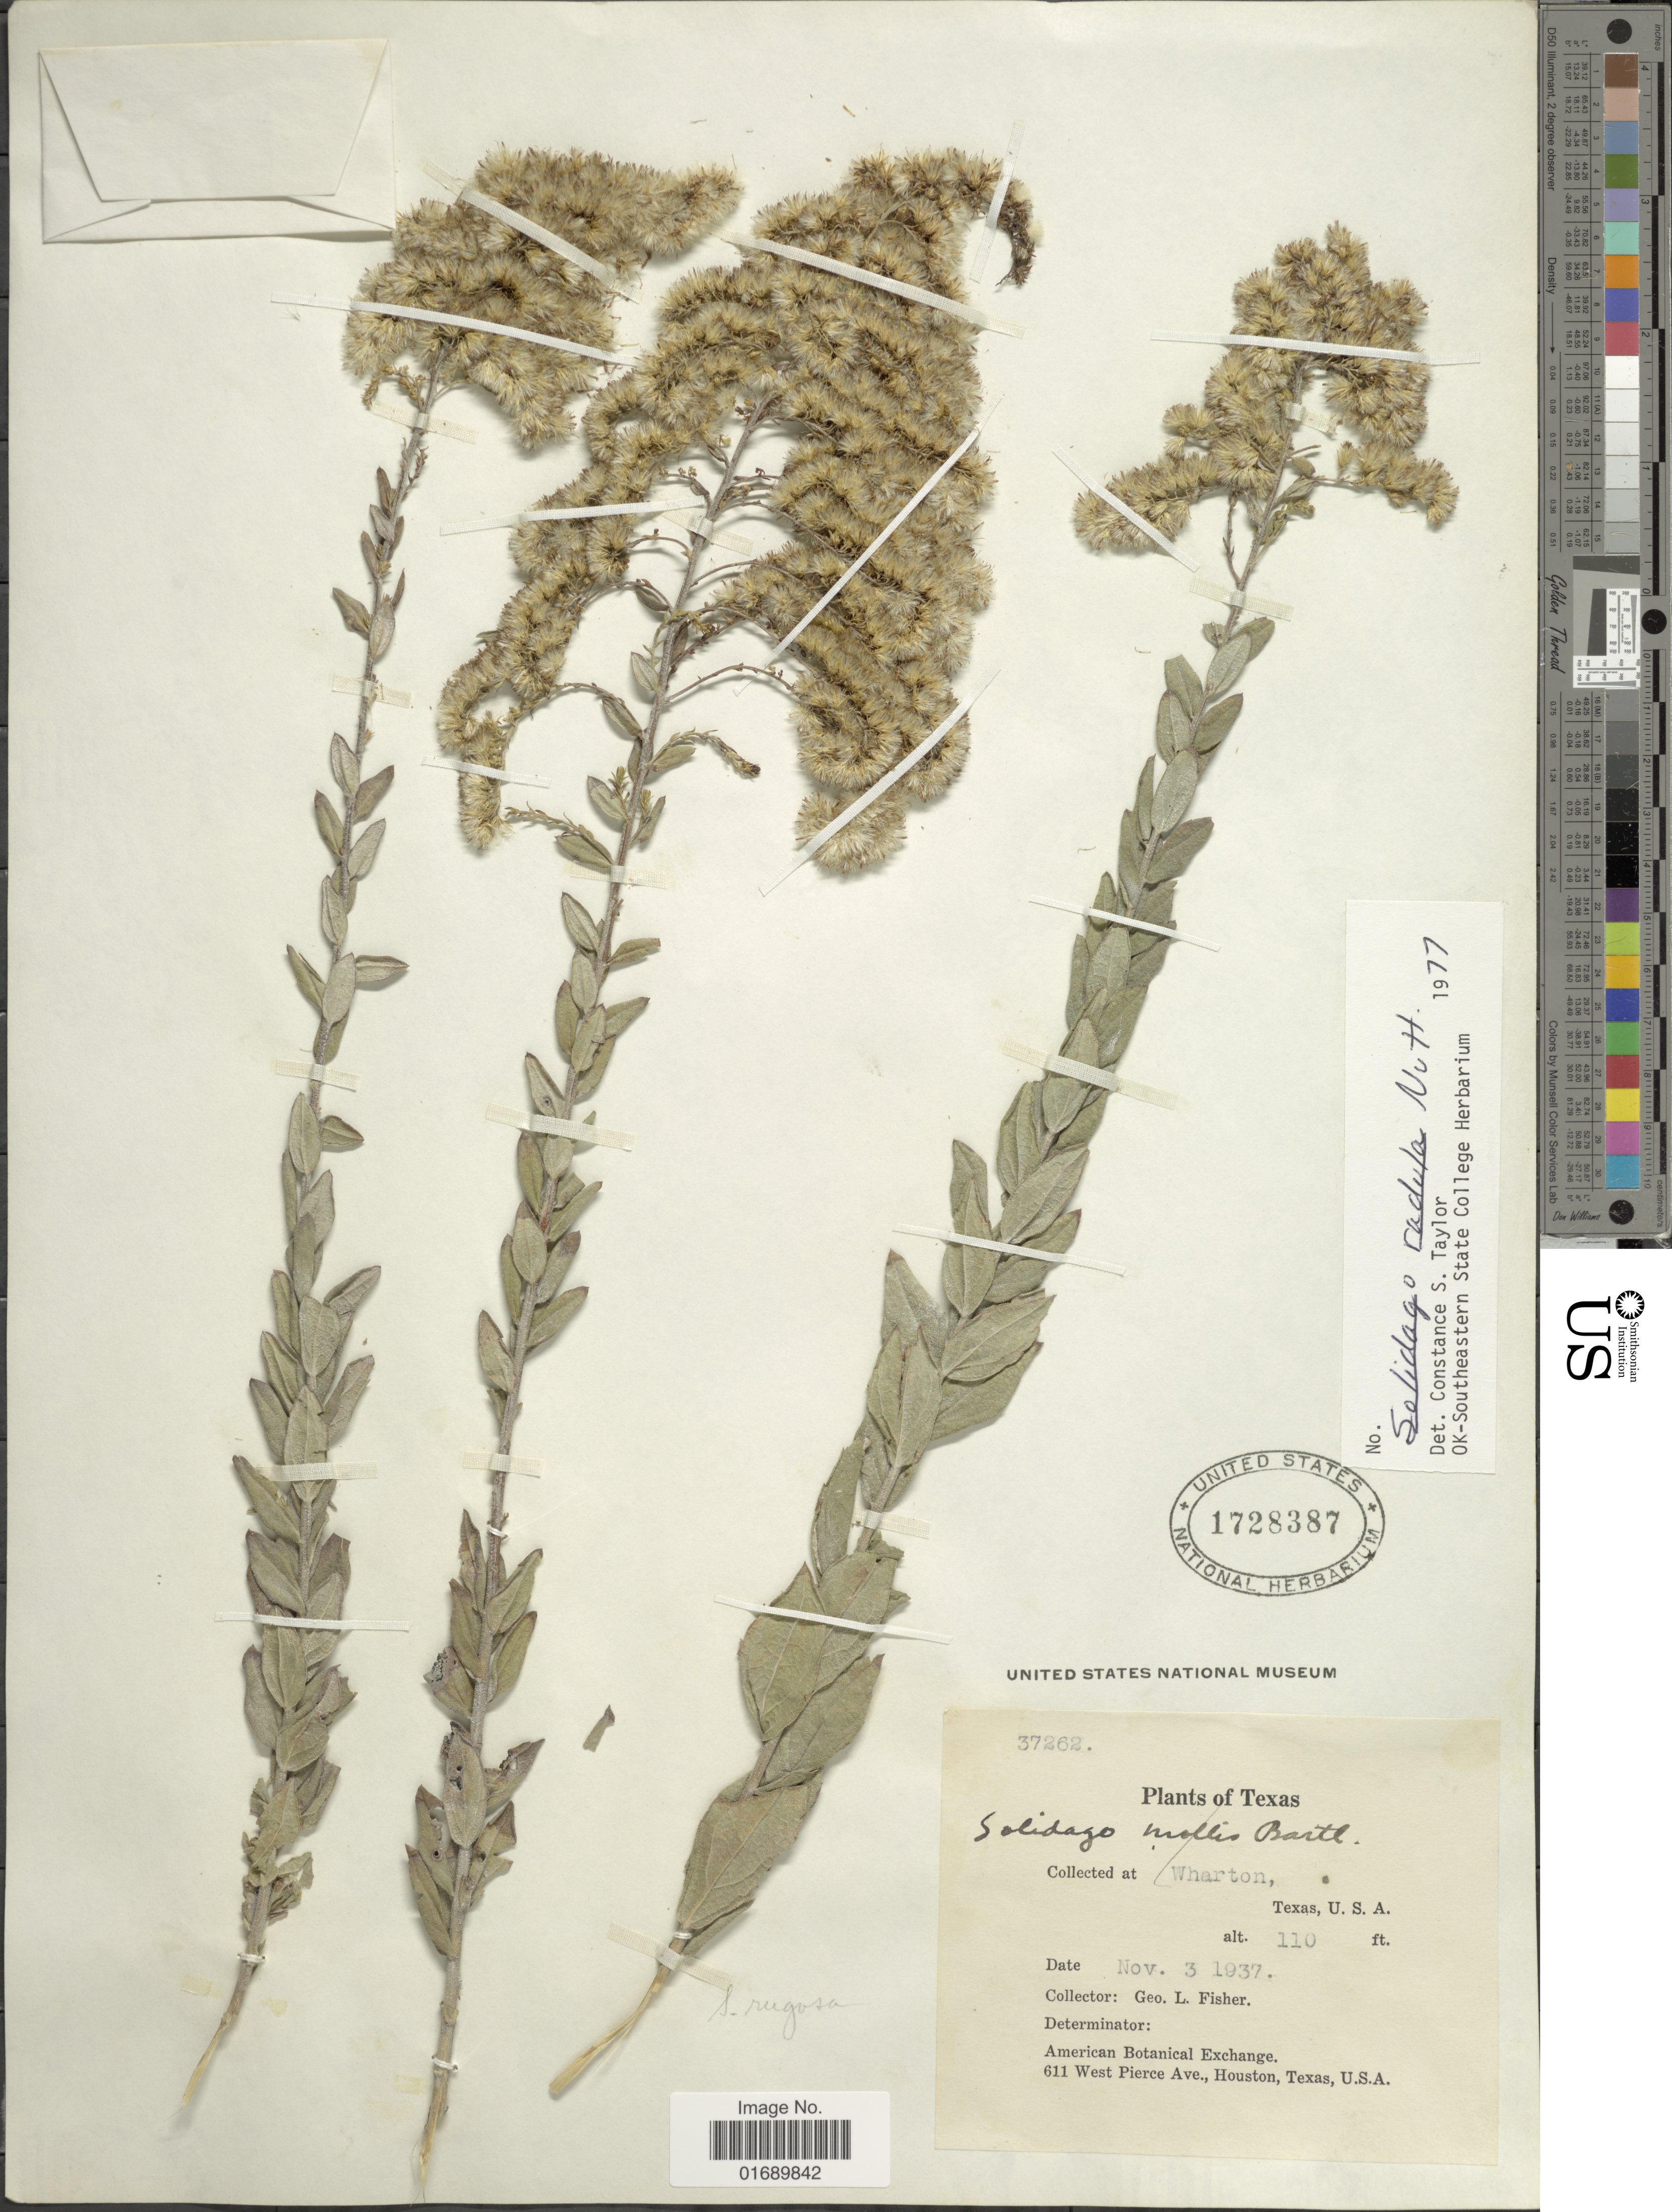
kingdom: Plantae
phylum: Tracheophyta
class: Magnoliopsida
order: Asterales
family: Asteraceae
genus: Solidago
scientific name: Solidago radula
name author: Nutt.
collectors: G. L. Fisher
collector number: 37262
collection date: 1937-11-03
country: United States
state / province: Texas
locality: Wharton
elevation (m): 34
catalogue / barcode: US 1728387